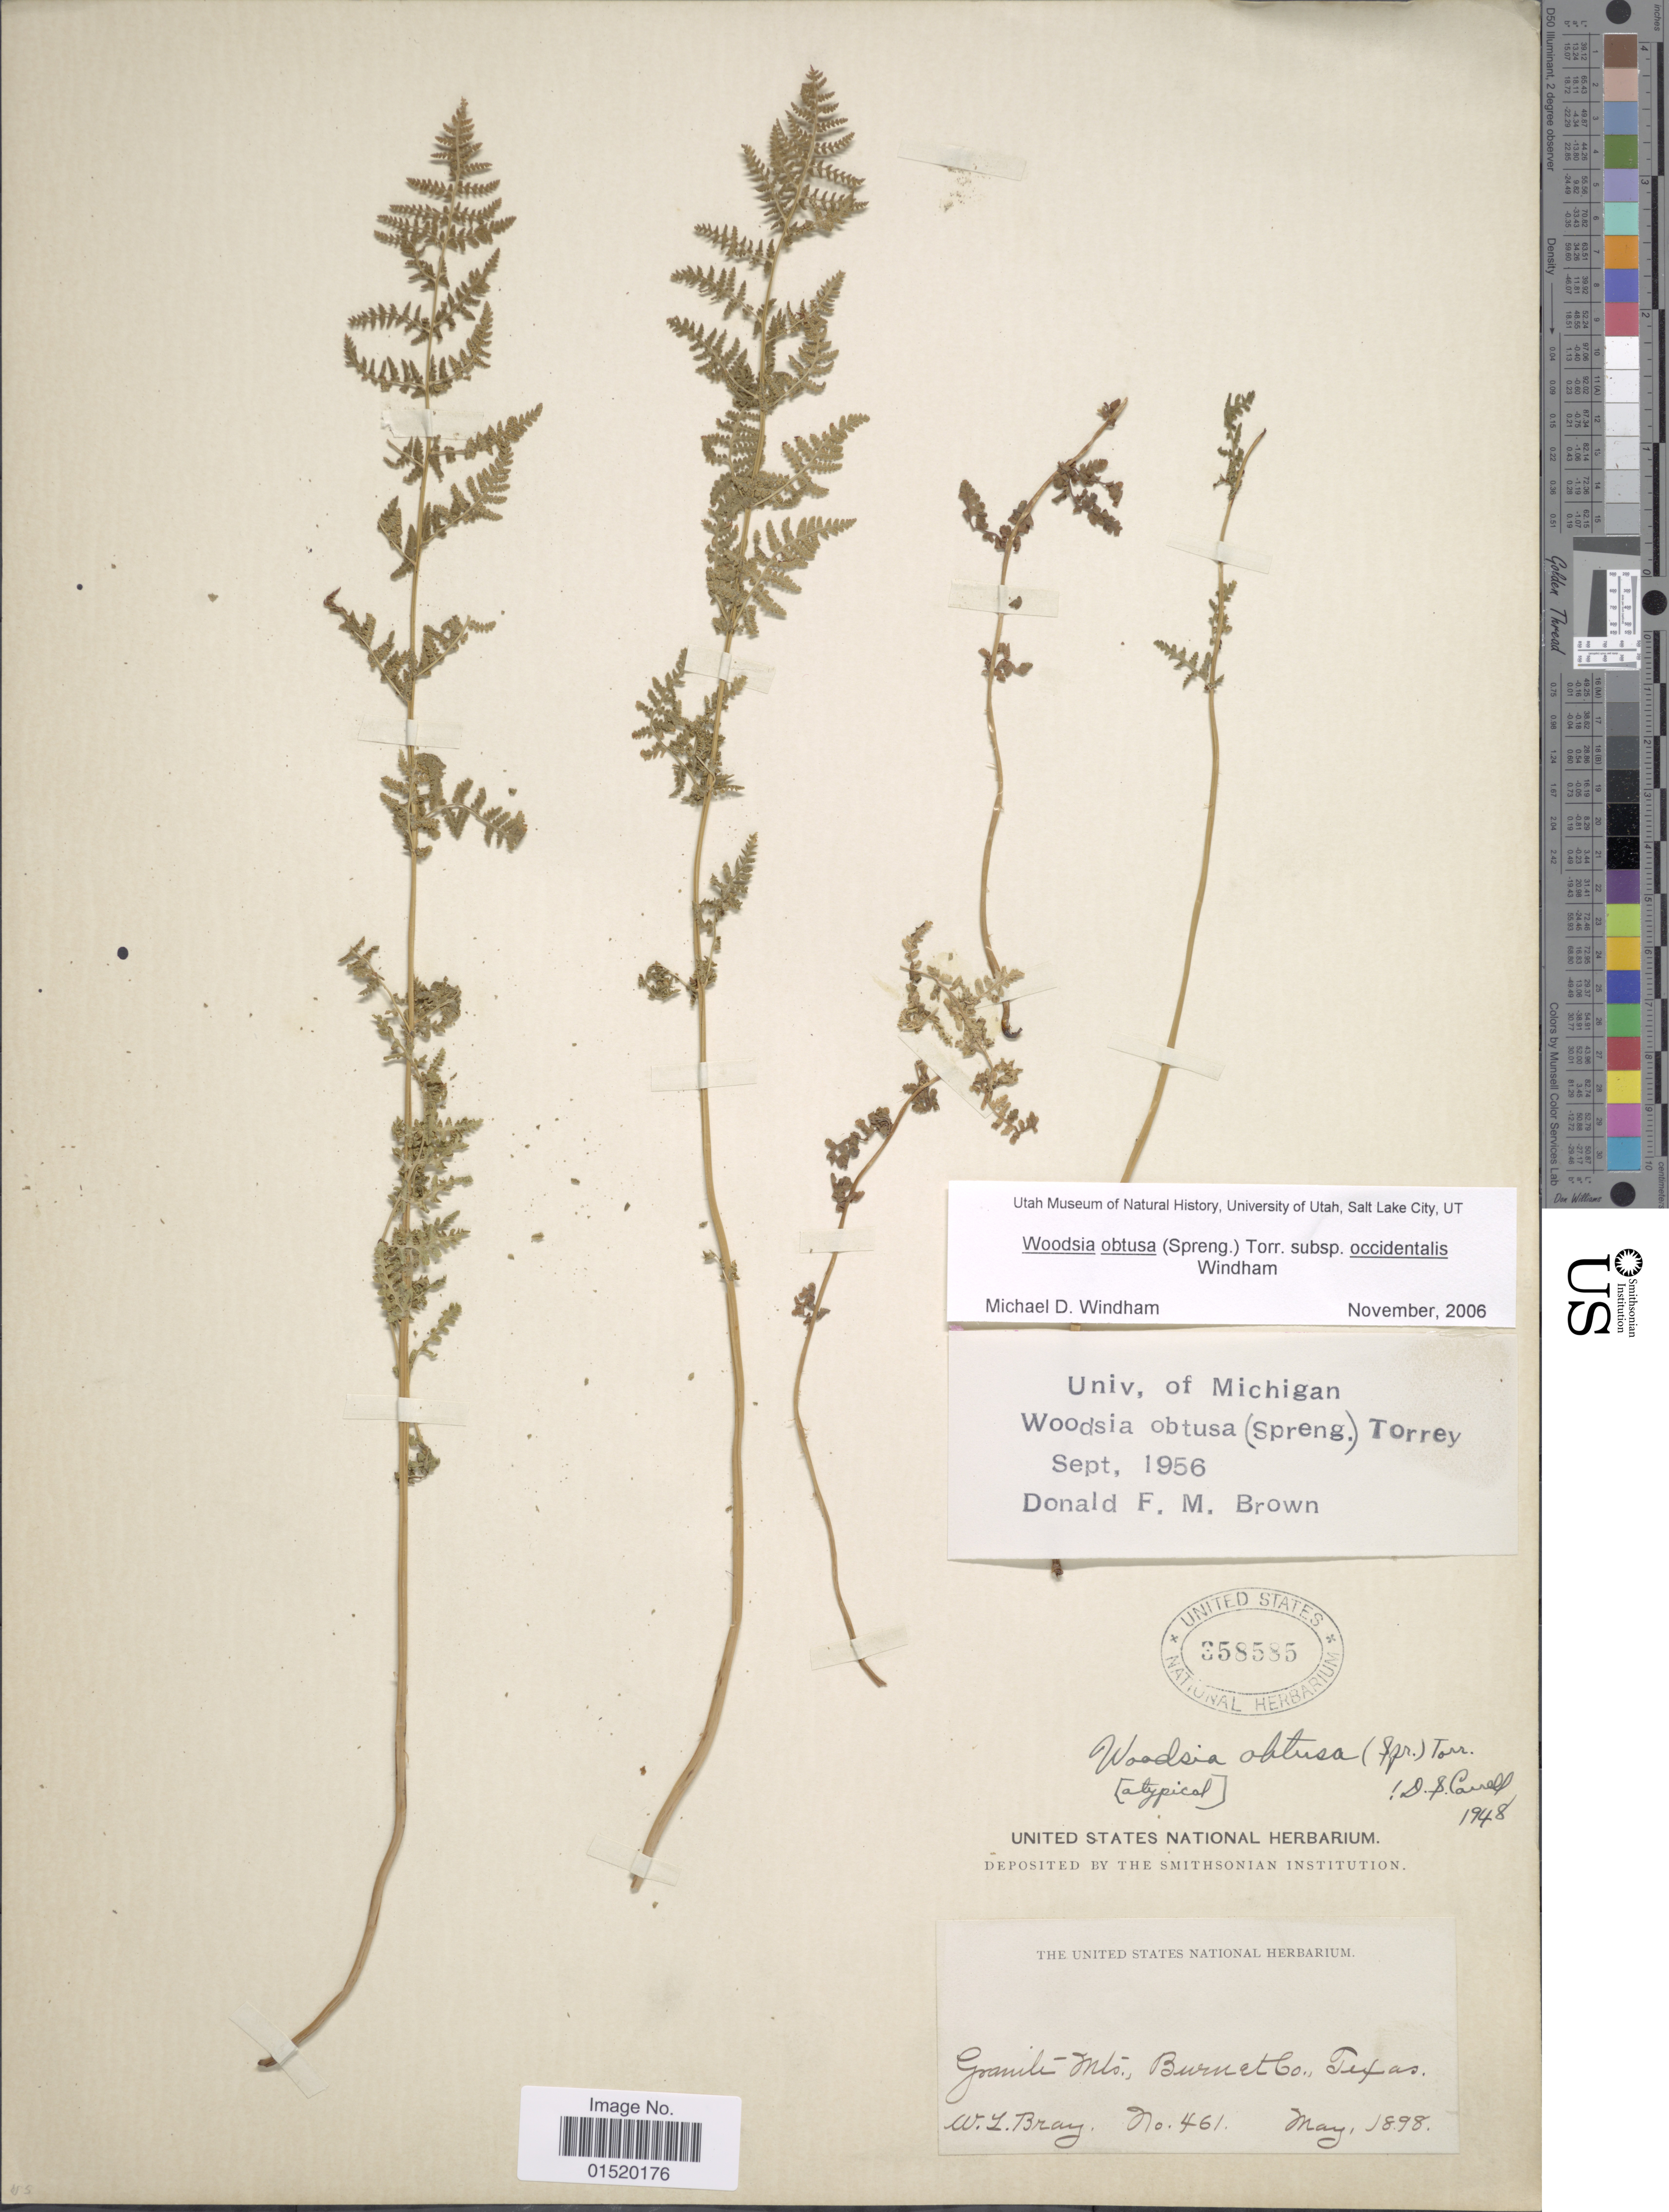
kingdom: Plantae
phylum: Tracheophyta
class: Polypodiopsida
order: Polypodiales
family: Woodsiaceae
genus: Woodsia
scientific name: Woodsia obtusa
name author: (Spreng.) Torr.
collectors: W. L. Bray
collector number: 461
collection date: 1898-05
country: United States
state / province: Texas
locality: Granite Mts., Burnet Co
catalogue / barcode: US 358585